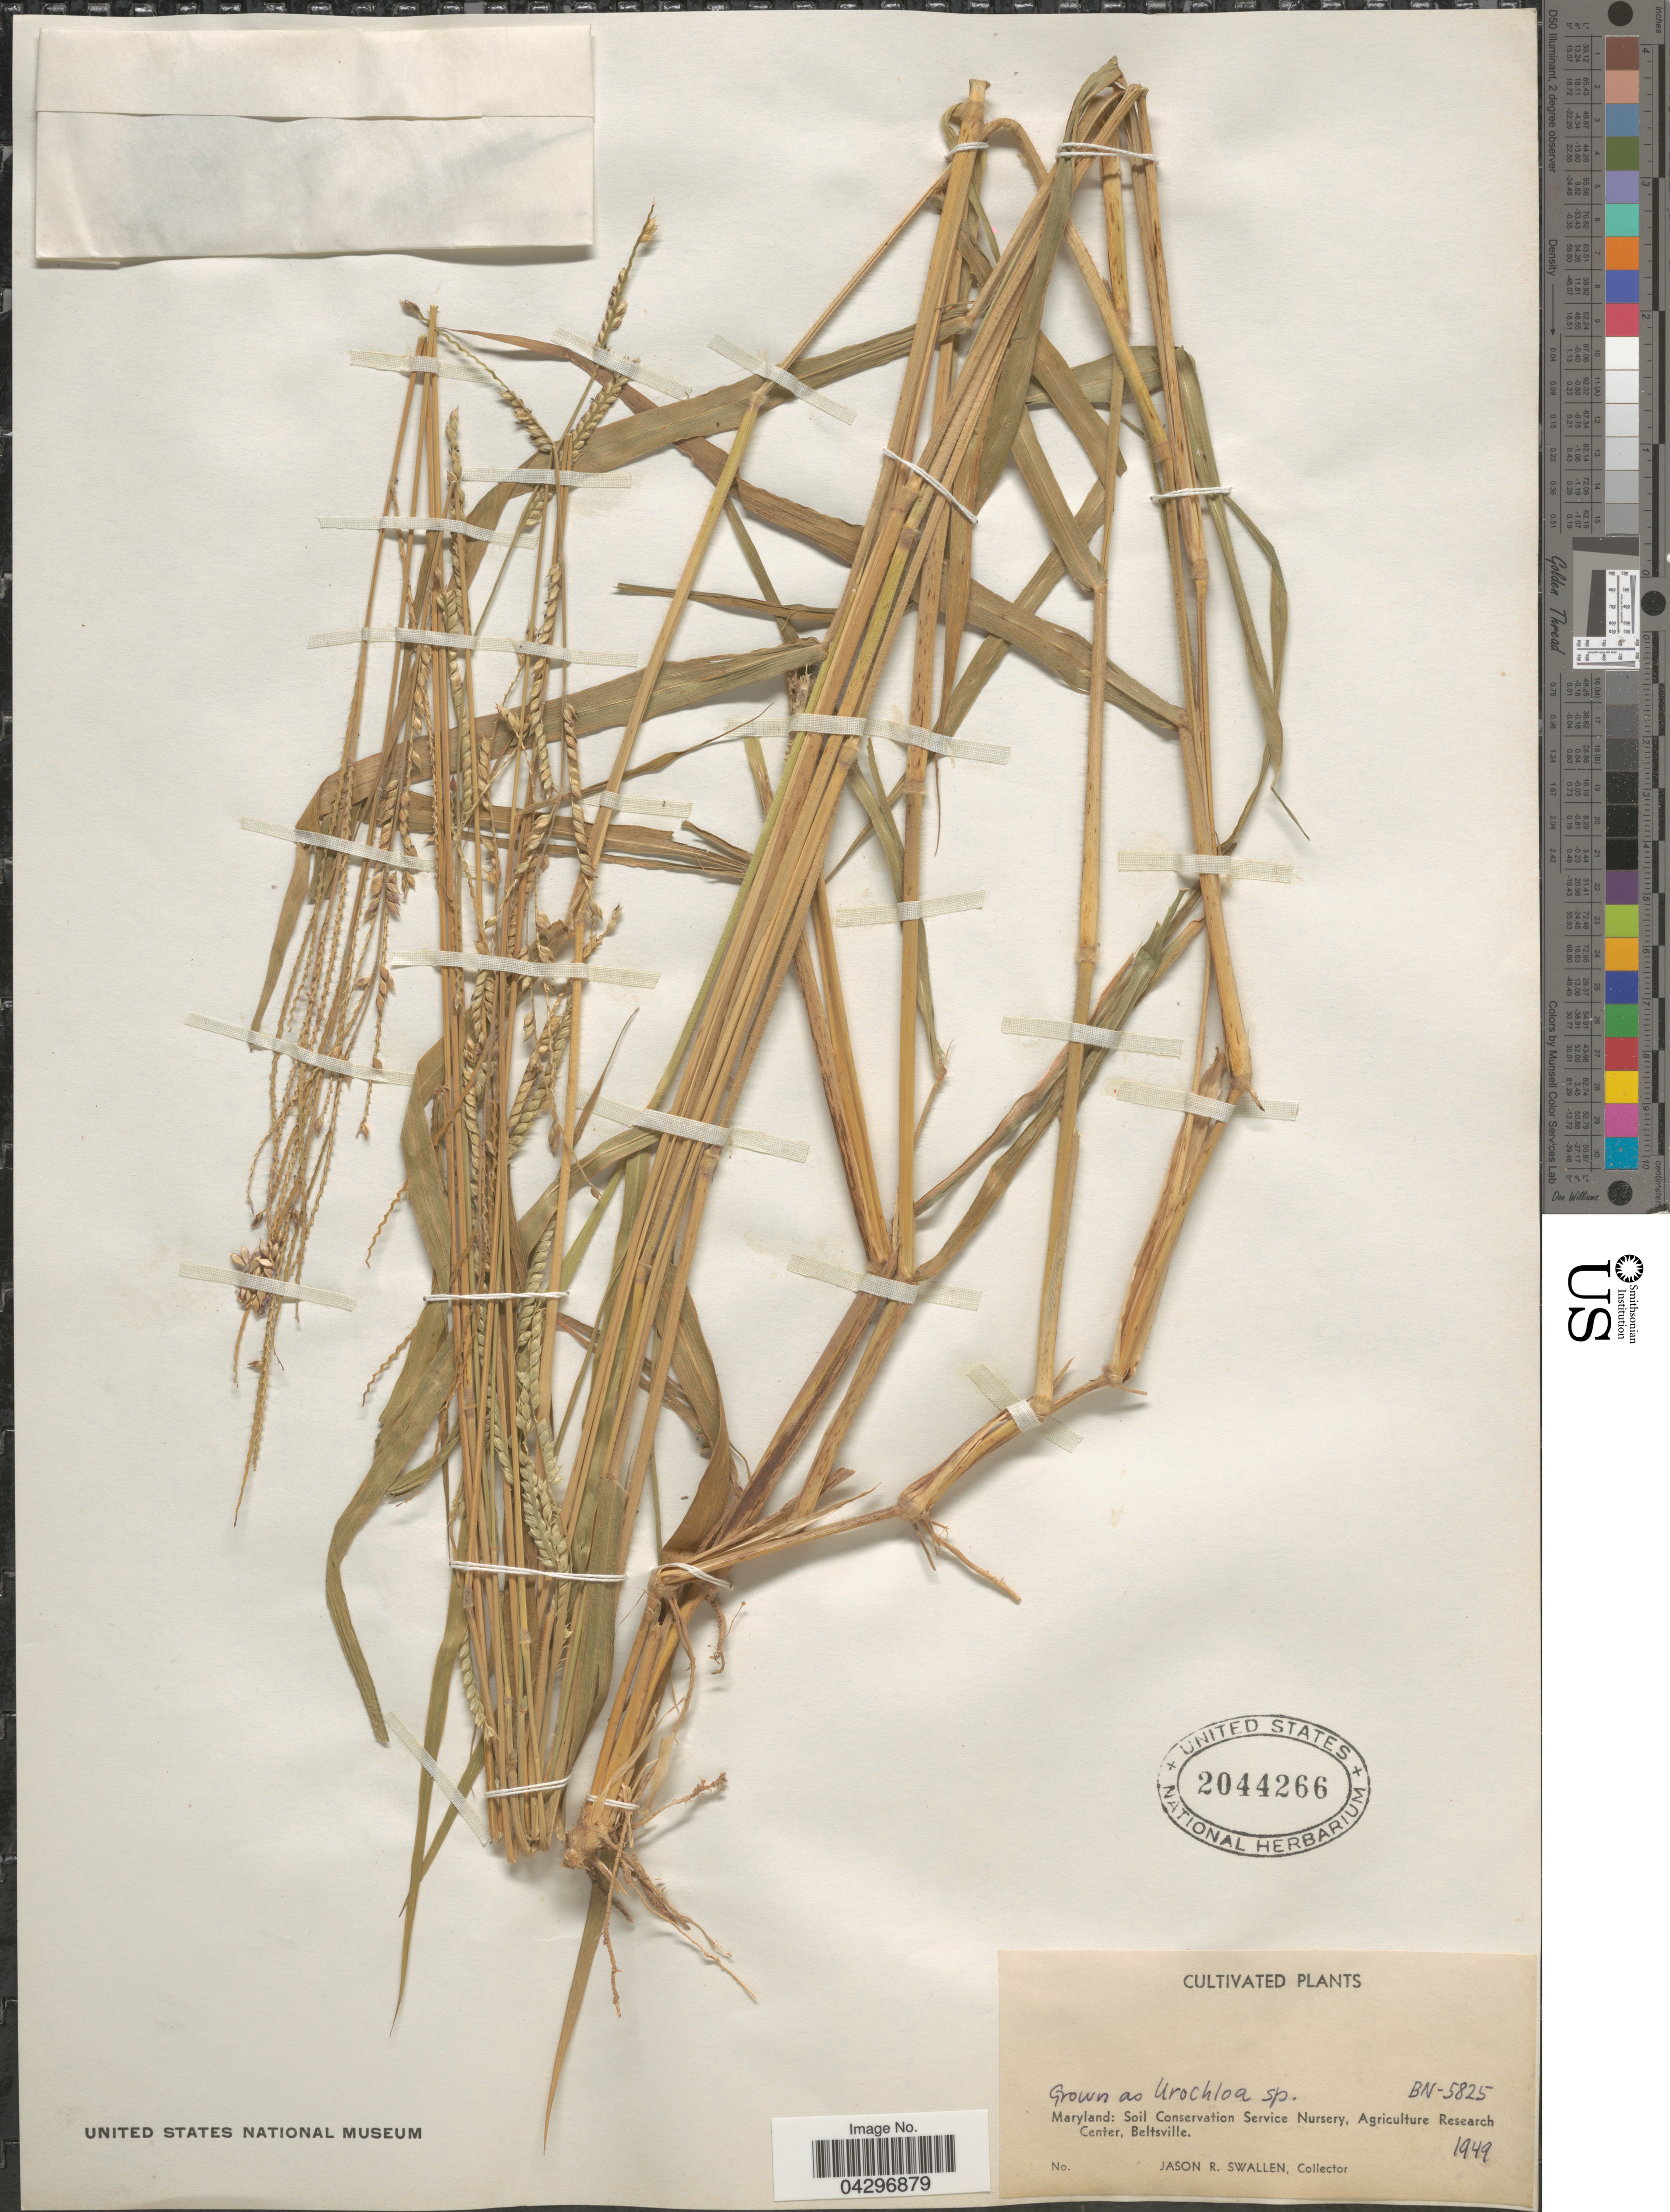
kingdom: Plantae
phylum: Tracheophyta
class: Liliopsida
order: Poales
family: Poaceae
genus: Urochloa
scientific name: Urochloa sp.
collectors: J. R. Swallen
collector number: BN-5825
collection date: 1949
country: United States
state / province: Maryland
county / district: Prince George's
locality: Soil Conservation Service Nursery, Agriculture Research Center, Beltsville.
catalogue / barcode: US 2044266